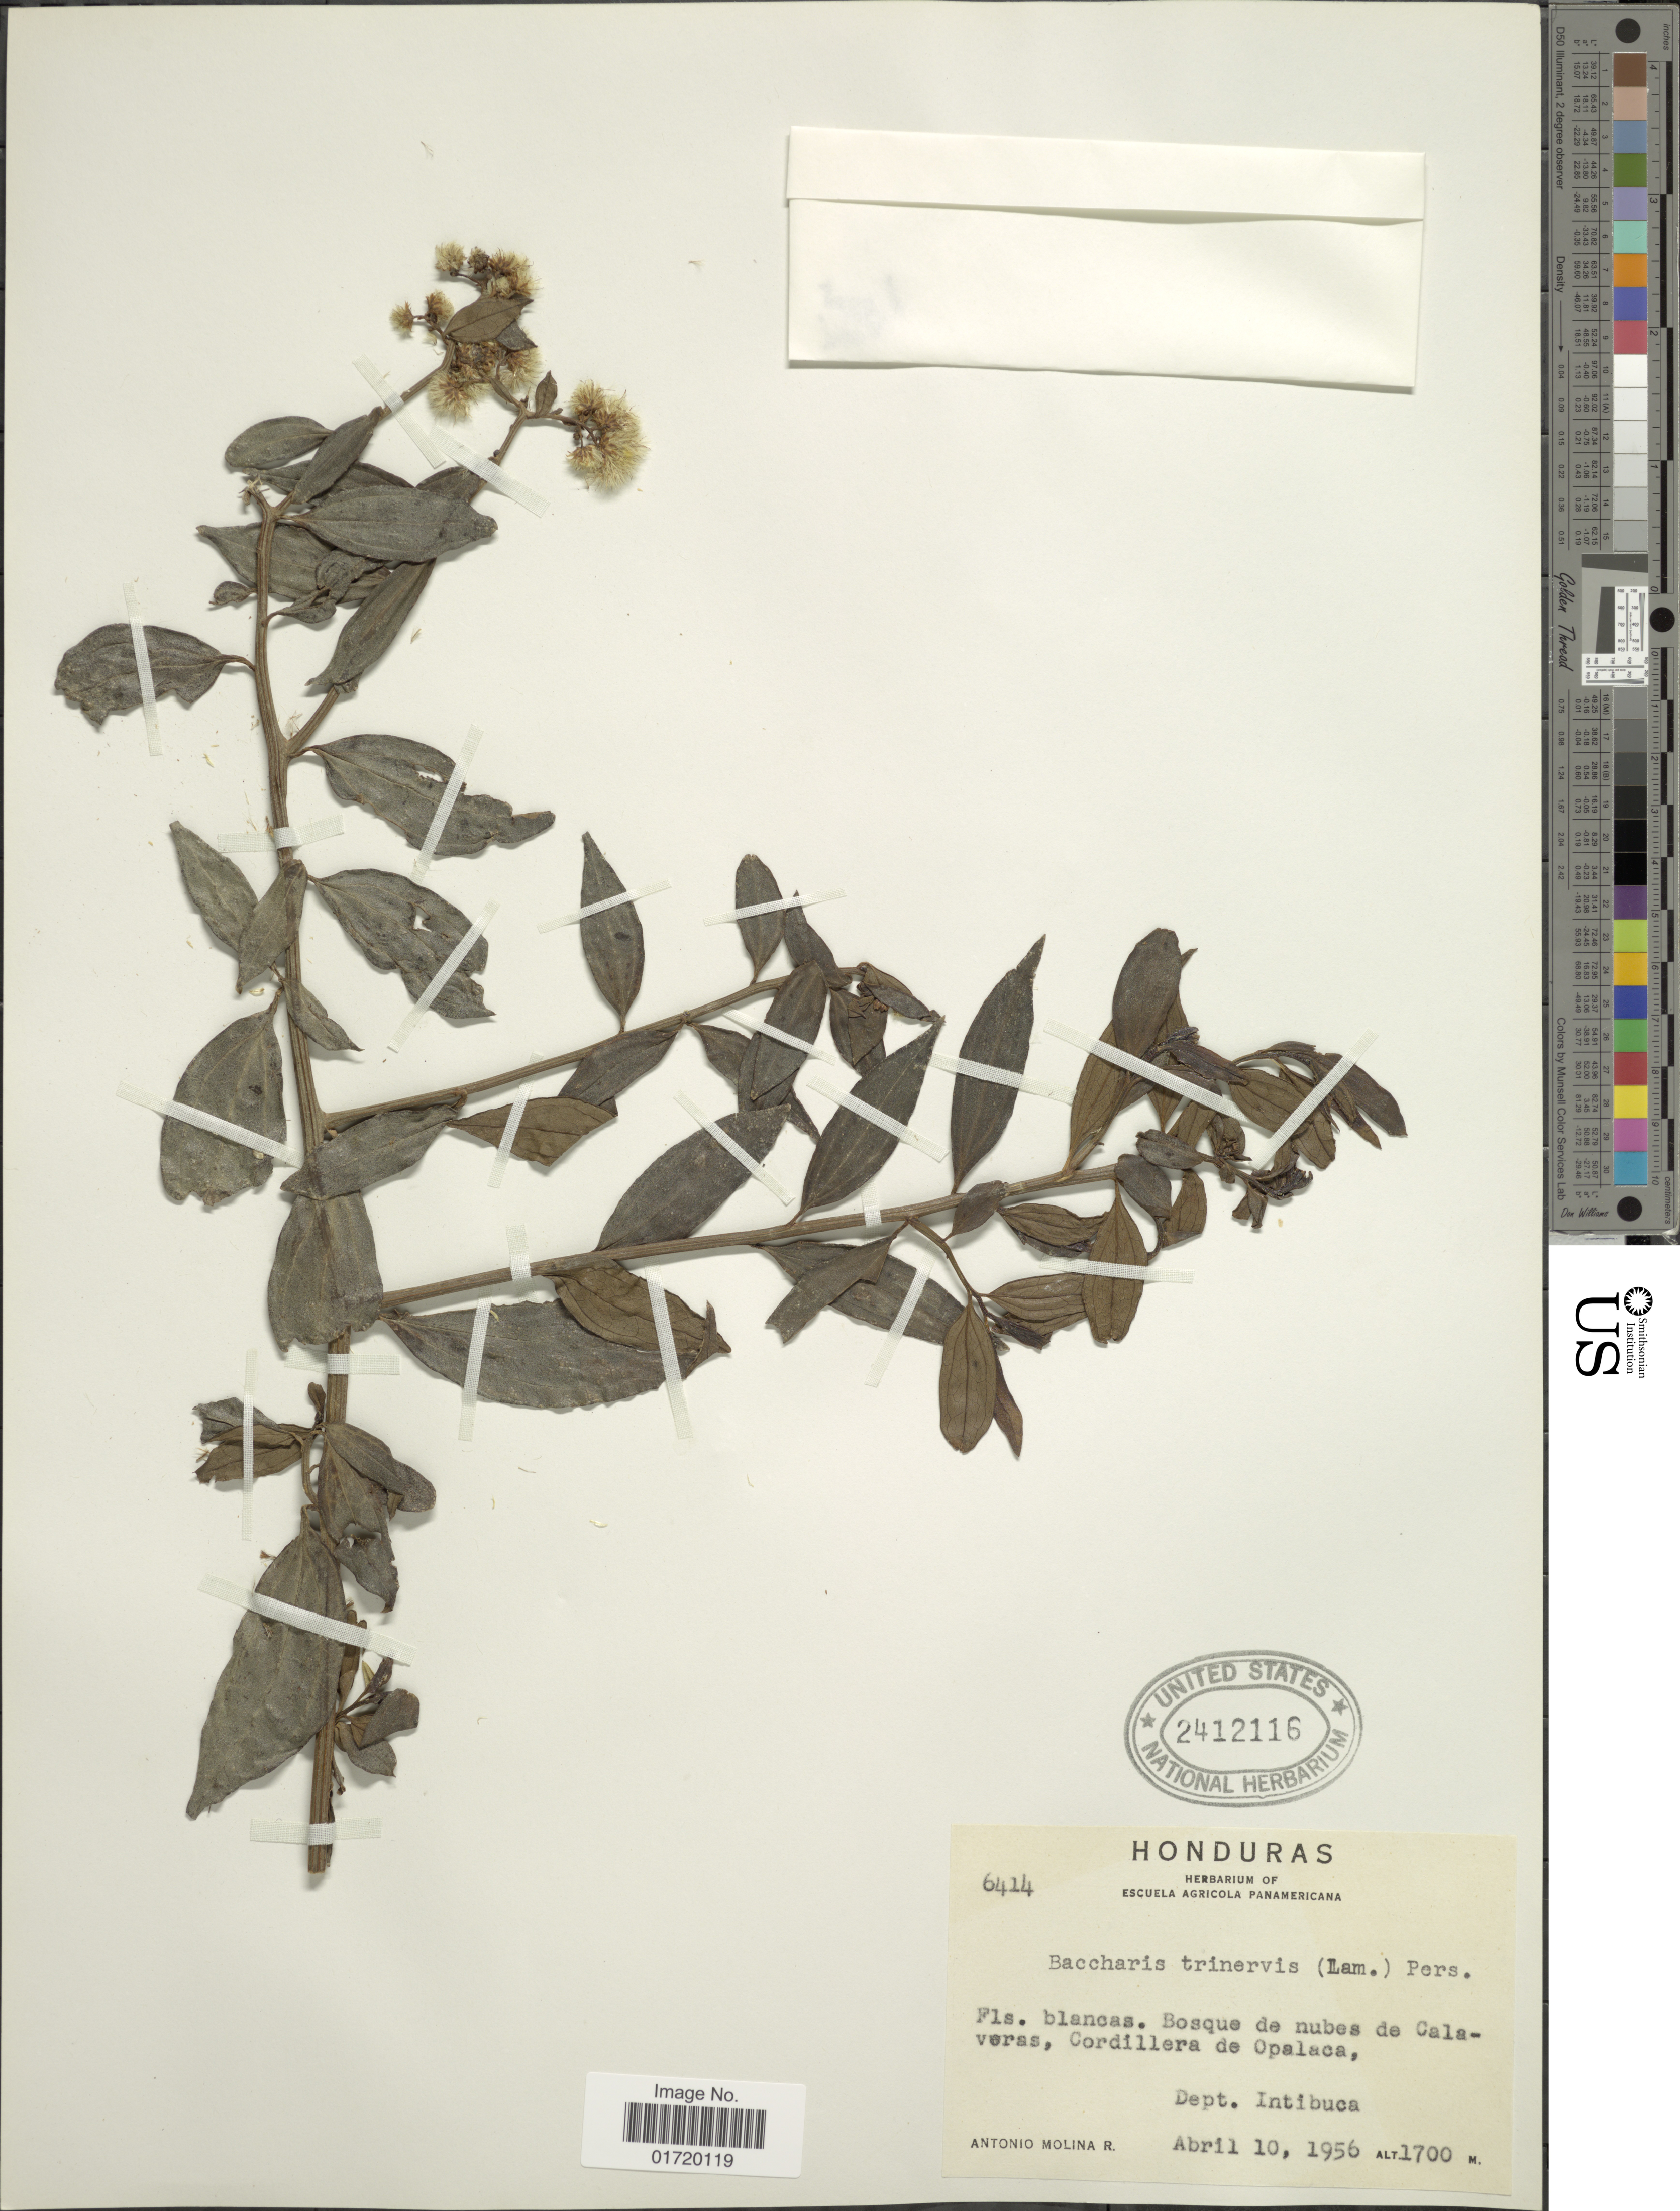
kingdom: Plantae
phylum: Tracheophyta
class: Magnoliopsida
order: Asterales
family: Asteraceae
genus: Baccharis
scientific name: Baccharis trinervis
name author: (Lam.) Pers.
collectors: A. Molina R.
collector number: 6414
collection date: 1956-04-10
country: Honduras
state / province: Intibuca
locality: Boque de nubes de Calaveras, Cordillera de Opalaca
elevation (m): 1700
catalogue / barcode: US 2412116